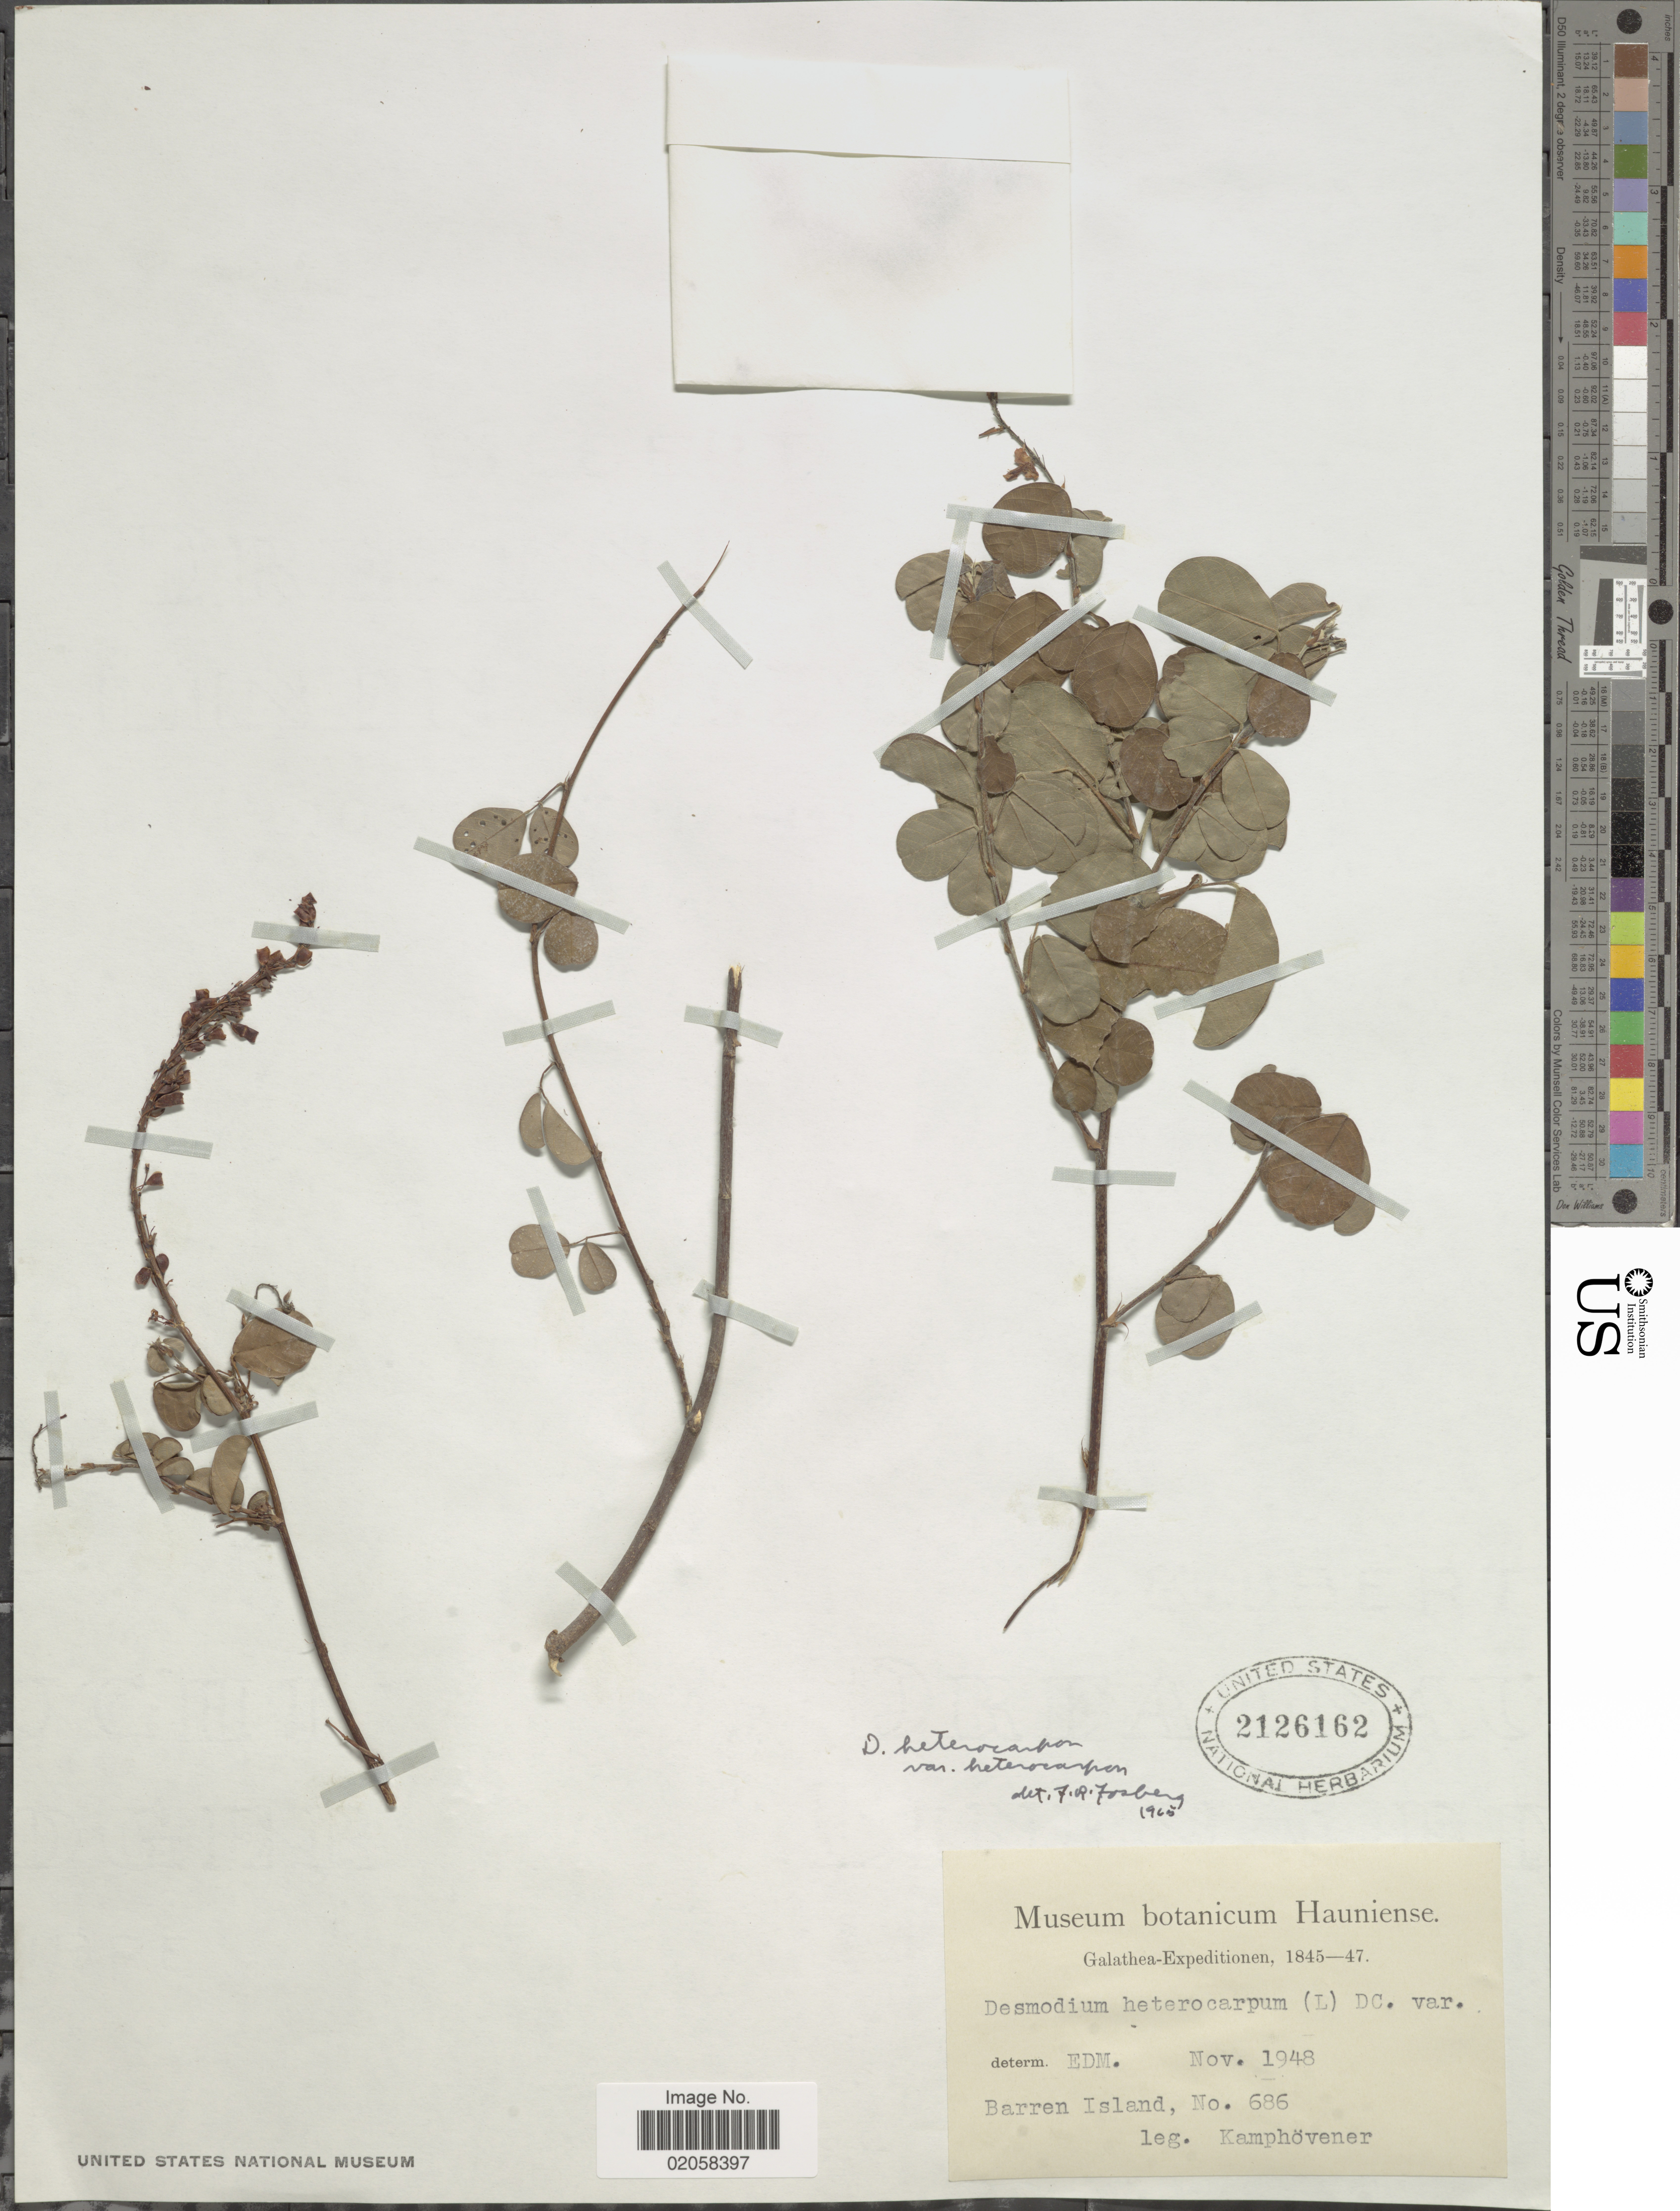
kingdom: Plantae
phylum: Tracheophyta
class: Magnoliopsida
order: Fabales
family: Fabaceae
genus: Grona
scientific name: Grona heterocarpos subsp. heterocarpos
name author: (L.) H. Ohashi & K. Ohashi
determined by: Strong, Mark T., (BOT), Smithsonian Institution - National Museum of Natural History (UNITED STATES)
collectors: B. Kamphövener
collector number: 686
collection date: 1948-11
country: India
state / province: Andaman and Nicobar Islands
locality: Galathea, Barren Island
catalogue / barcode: US 2126162